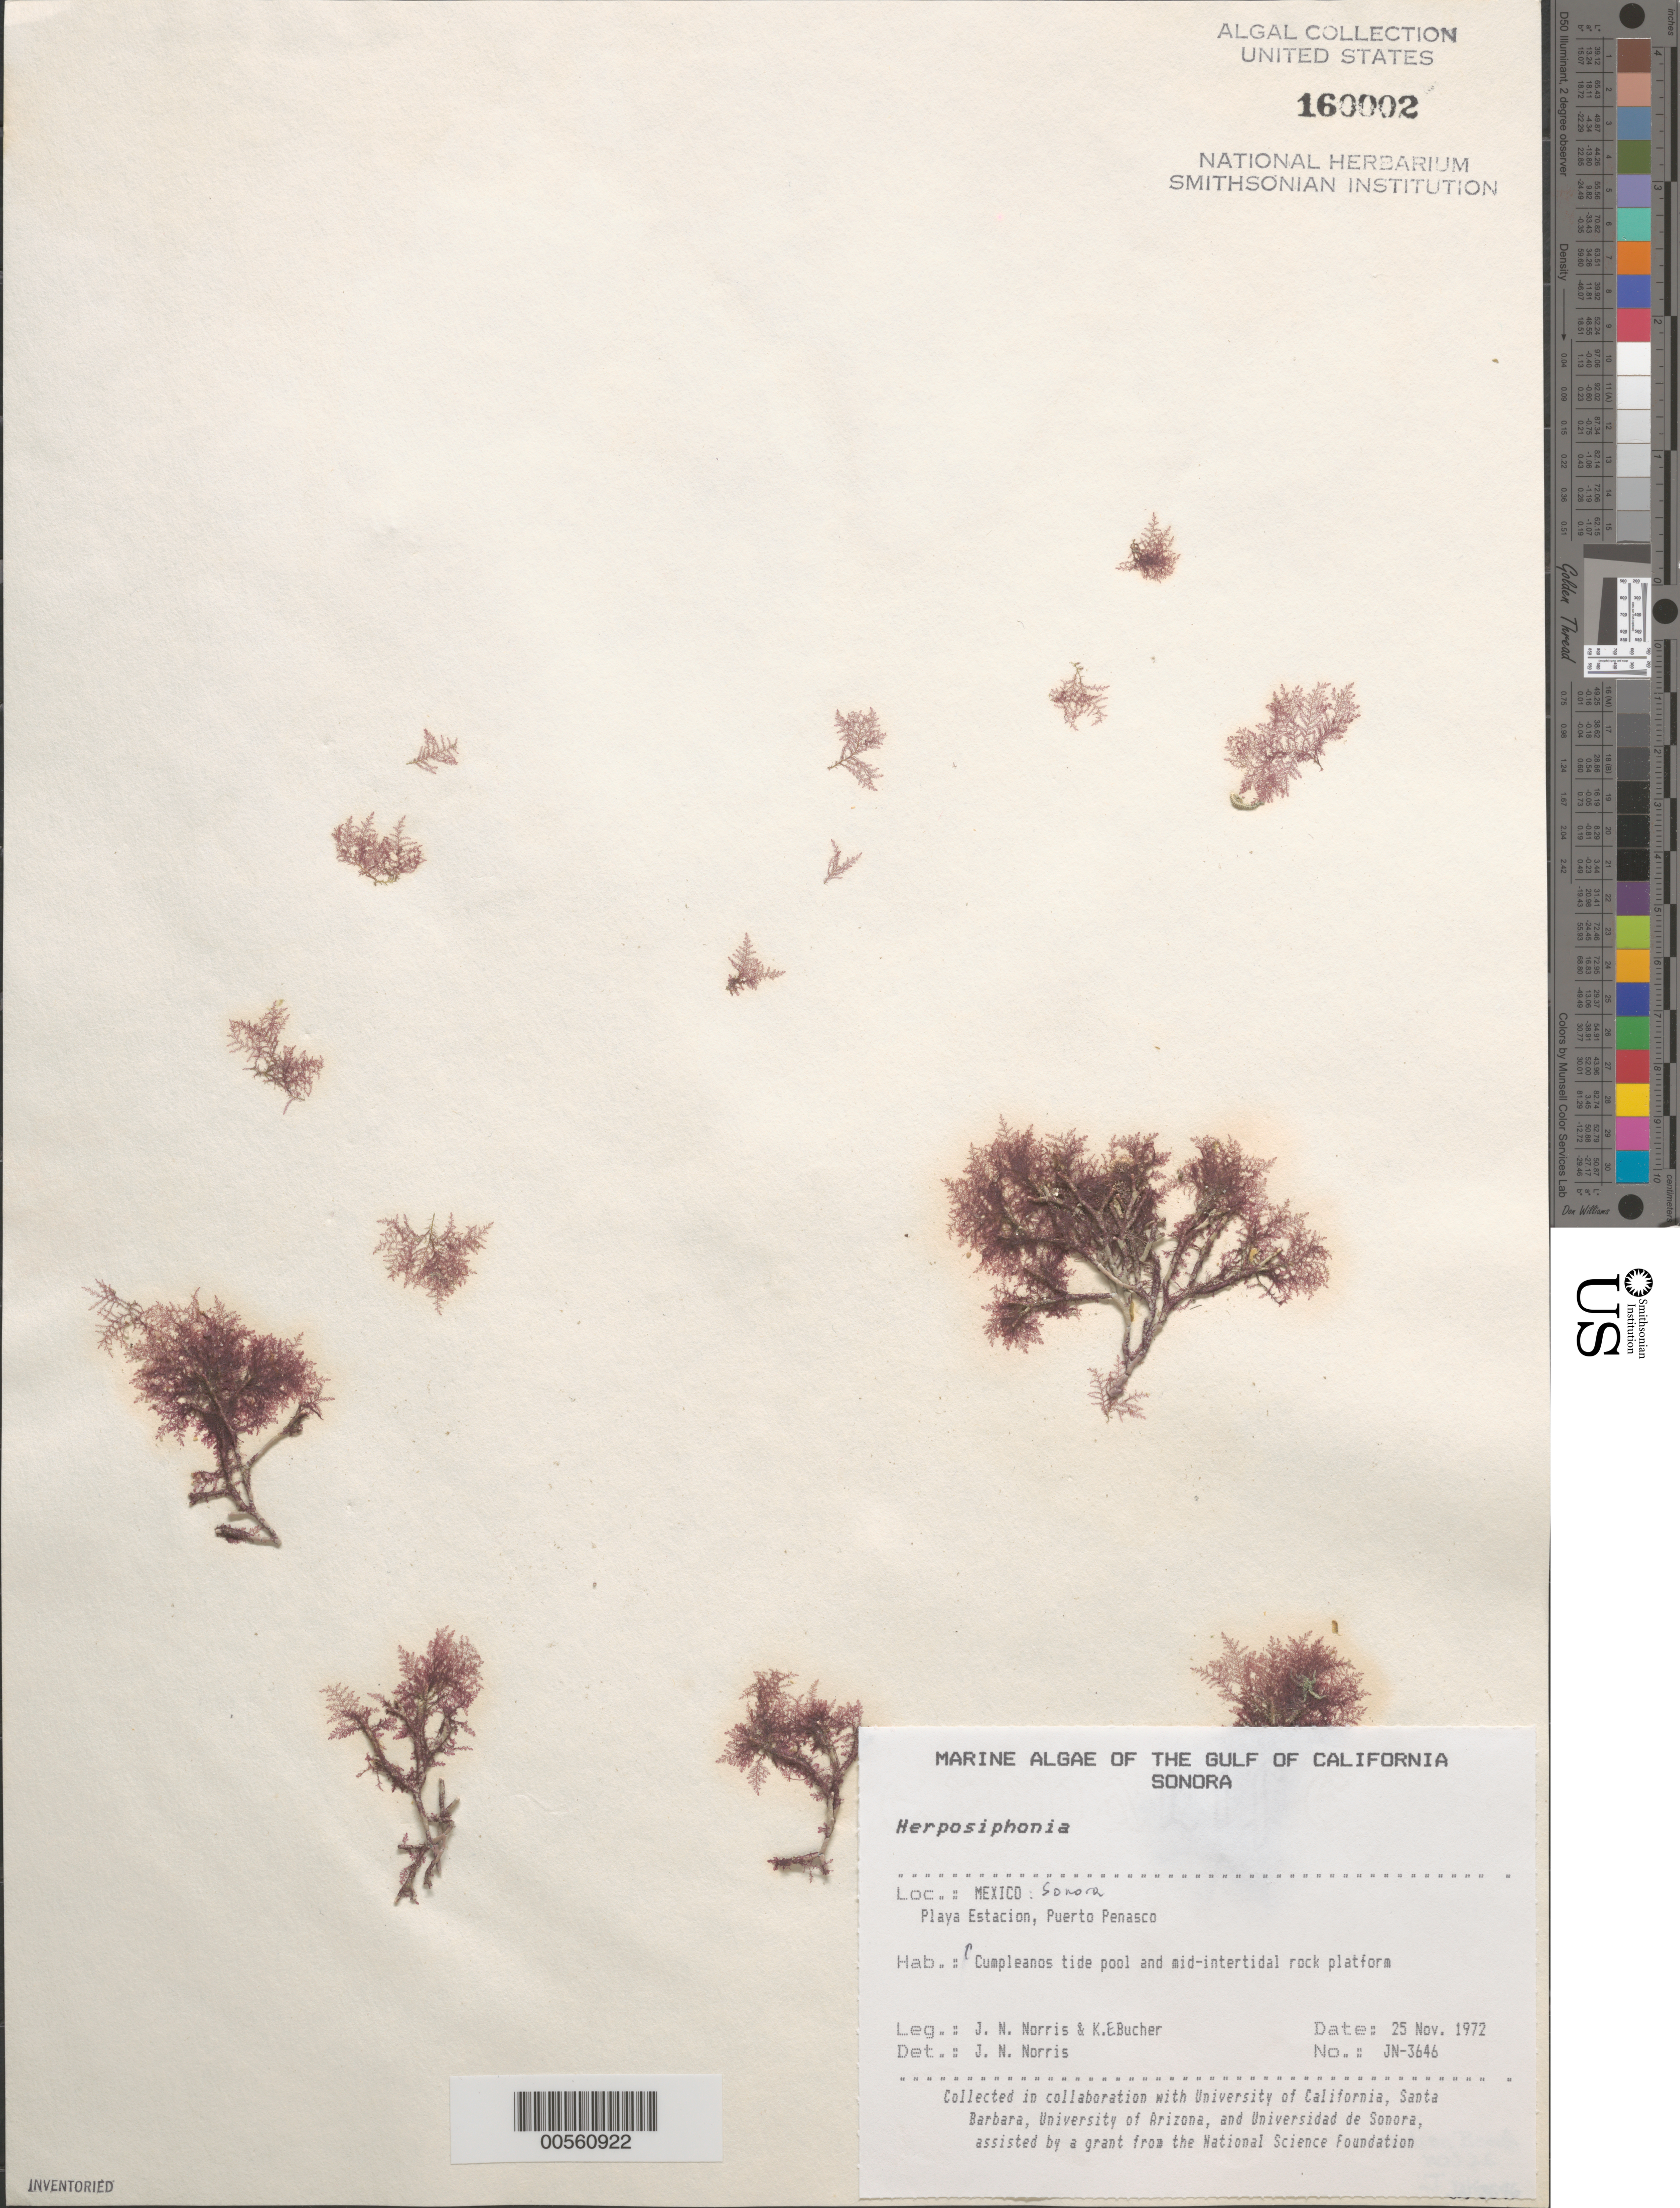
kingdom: Plantae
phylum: Rhodophyta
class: Florideophyceae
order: Ceramiales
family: Rhodomelaceae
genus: Herposiphonia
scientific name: Herposiphonia sp.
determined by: Norris, James N.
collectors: J. N. Norris & K. E. Bucher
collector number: JN-3646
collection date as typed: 25 Nov 1972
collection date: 1972-11-25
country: Mexico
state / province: Sonora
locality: Playa Estacion, Puerto Penasco, Cumpleanos tide pool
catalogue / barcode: US 160002